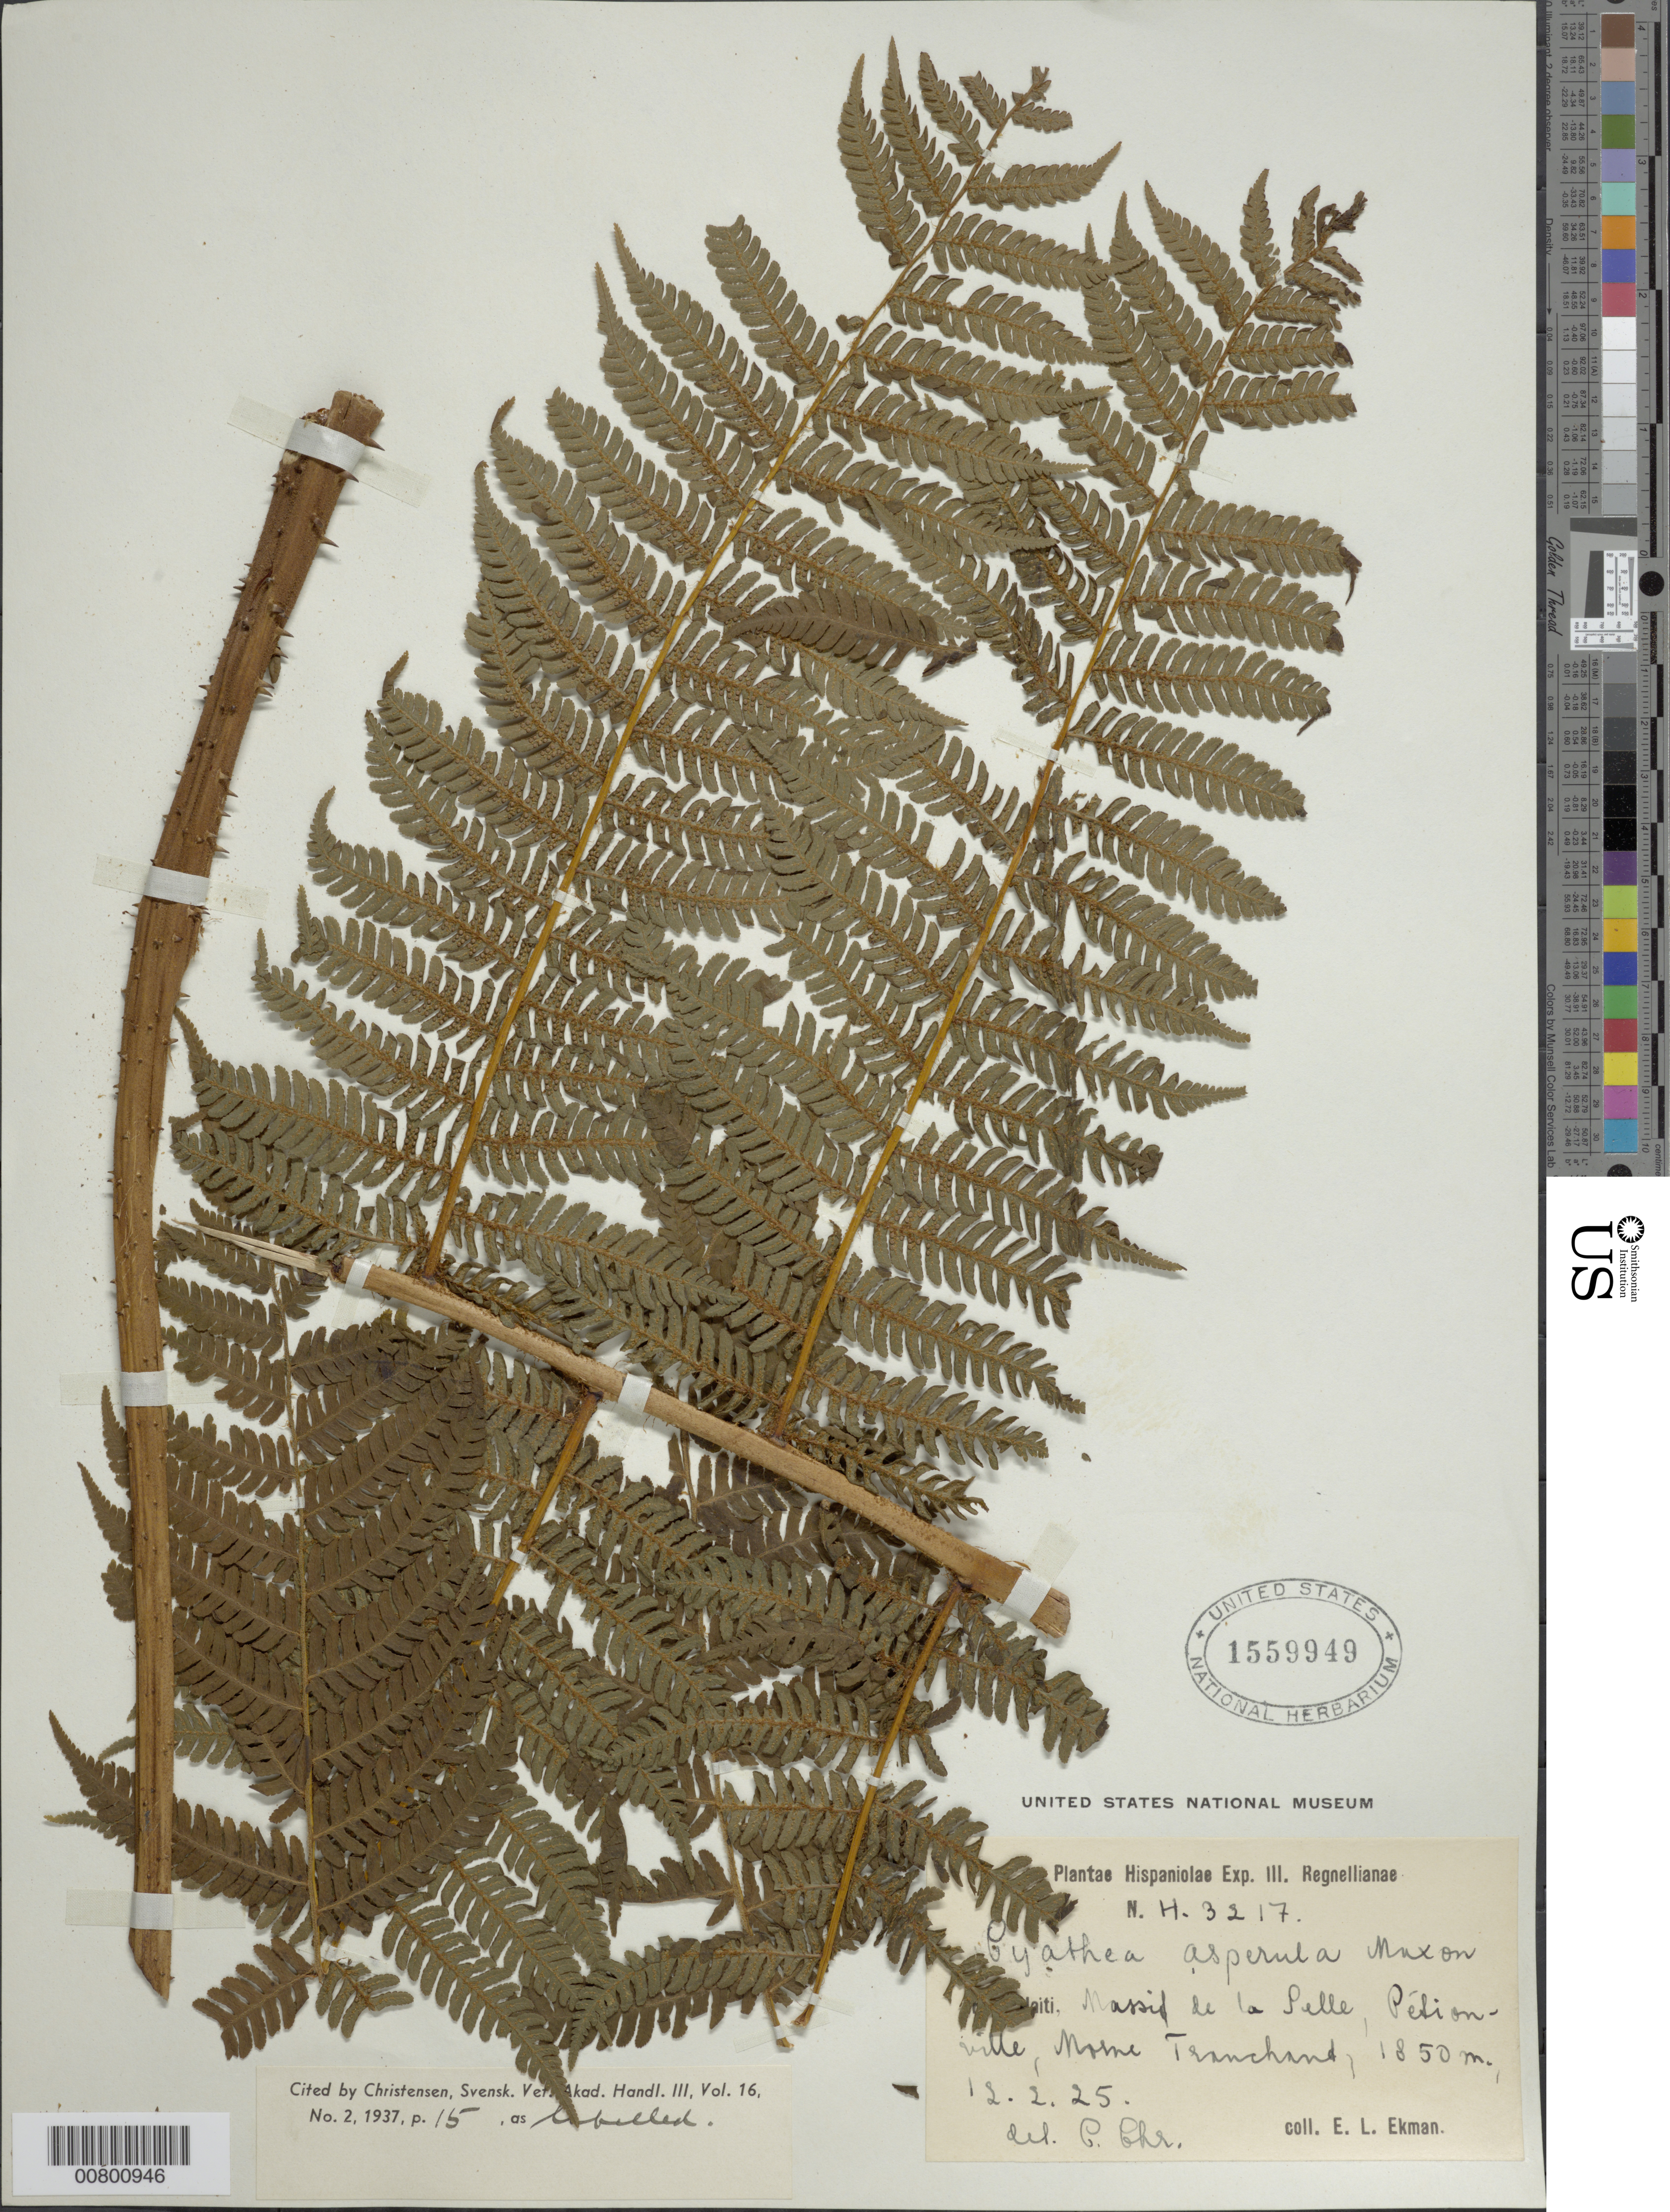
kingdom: Plantae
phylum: Tracheophyta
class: Polypodiopsida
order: Cyatheales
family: Cyatheaceae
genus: Cyathea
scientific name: Cyathea furfuracea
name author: Christ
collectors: E. L. Ekman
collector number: H 3217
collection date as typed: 12 Feb 1925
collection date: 1925-02-12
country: Haiti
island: Hispaniola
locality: Massif de la Selle, Pétionville, Morne Tranchant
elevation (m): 1850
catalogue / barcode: US 1559949